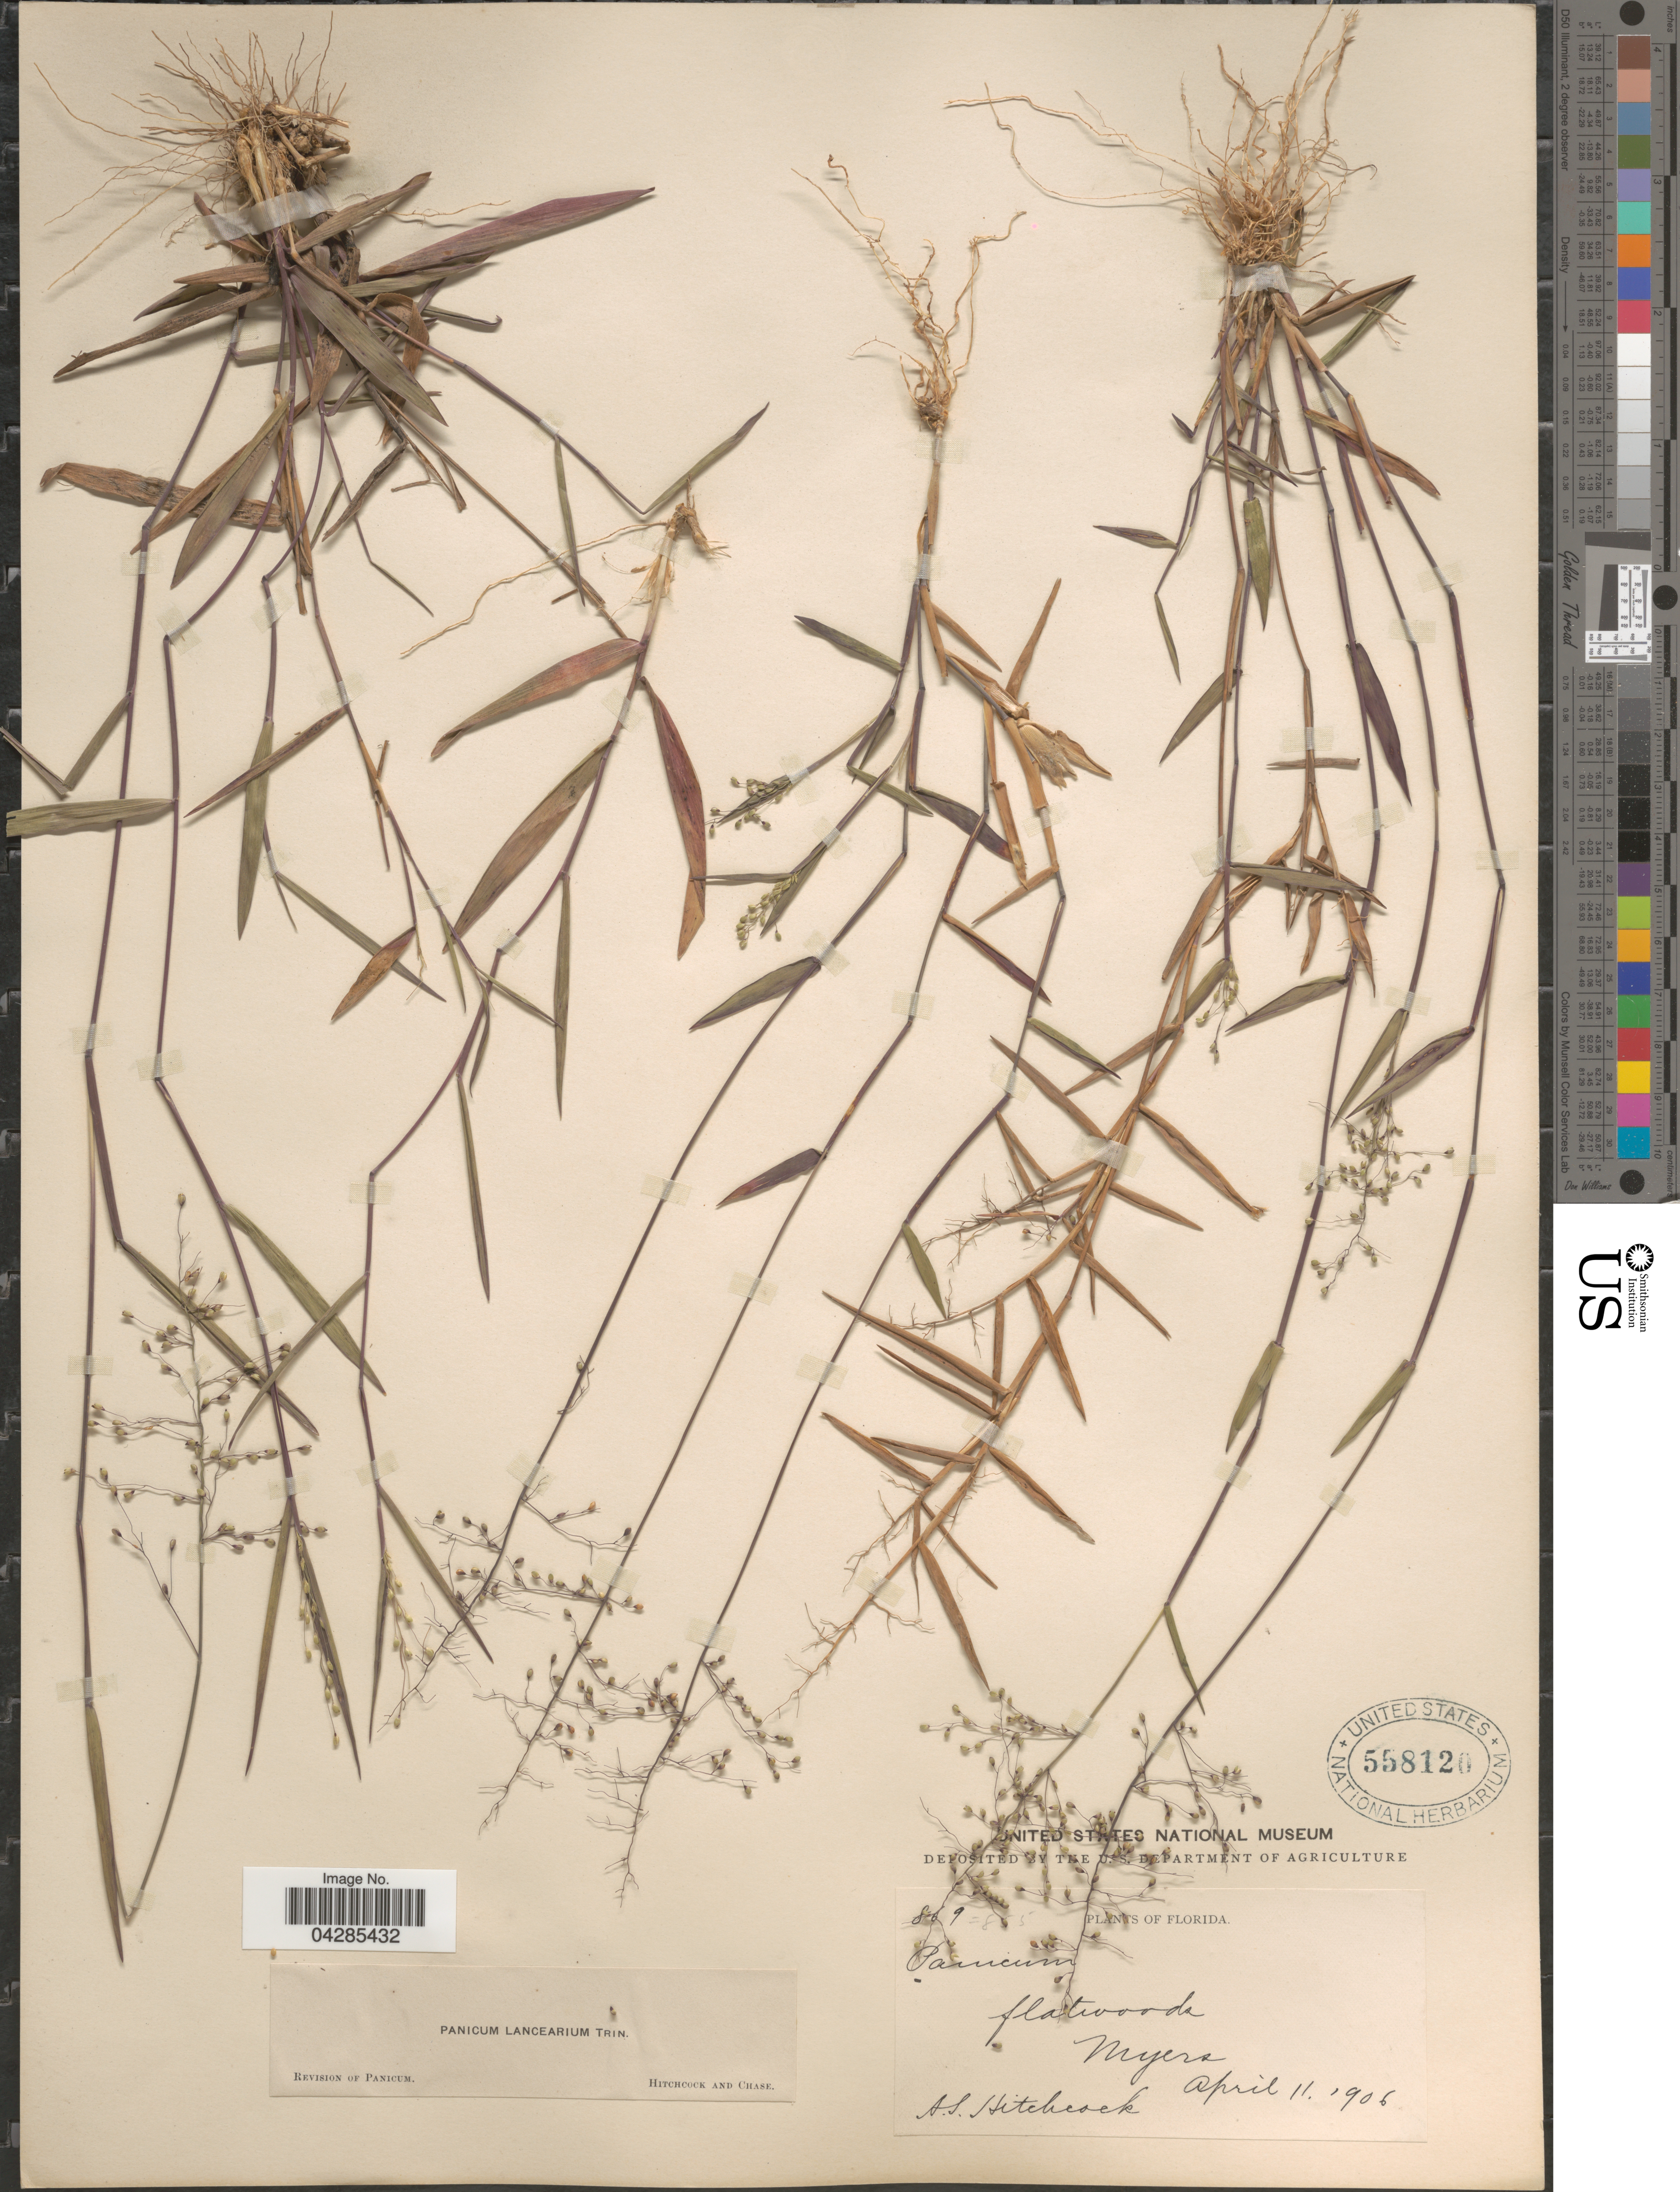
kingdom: Plantae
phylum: Tracheophyta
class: Liliopsida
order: Poales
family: Poaceae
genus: Dichanthelium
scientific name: Dichanthelium portoricense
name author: (Desv. ex Ham.) B.F. Hansen & Wunderlin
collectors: A. S. Hitchcock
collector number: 869*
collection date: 1906-04-11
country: United States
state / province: Florida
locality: Flatwoods. Myers.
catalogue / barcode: US 558120